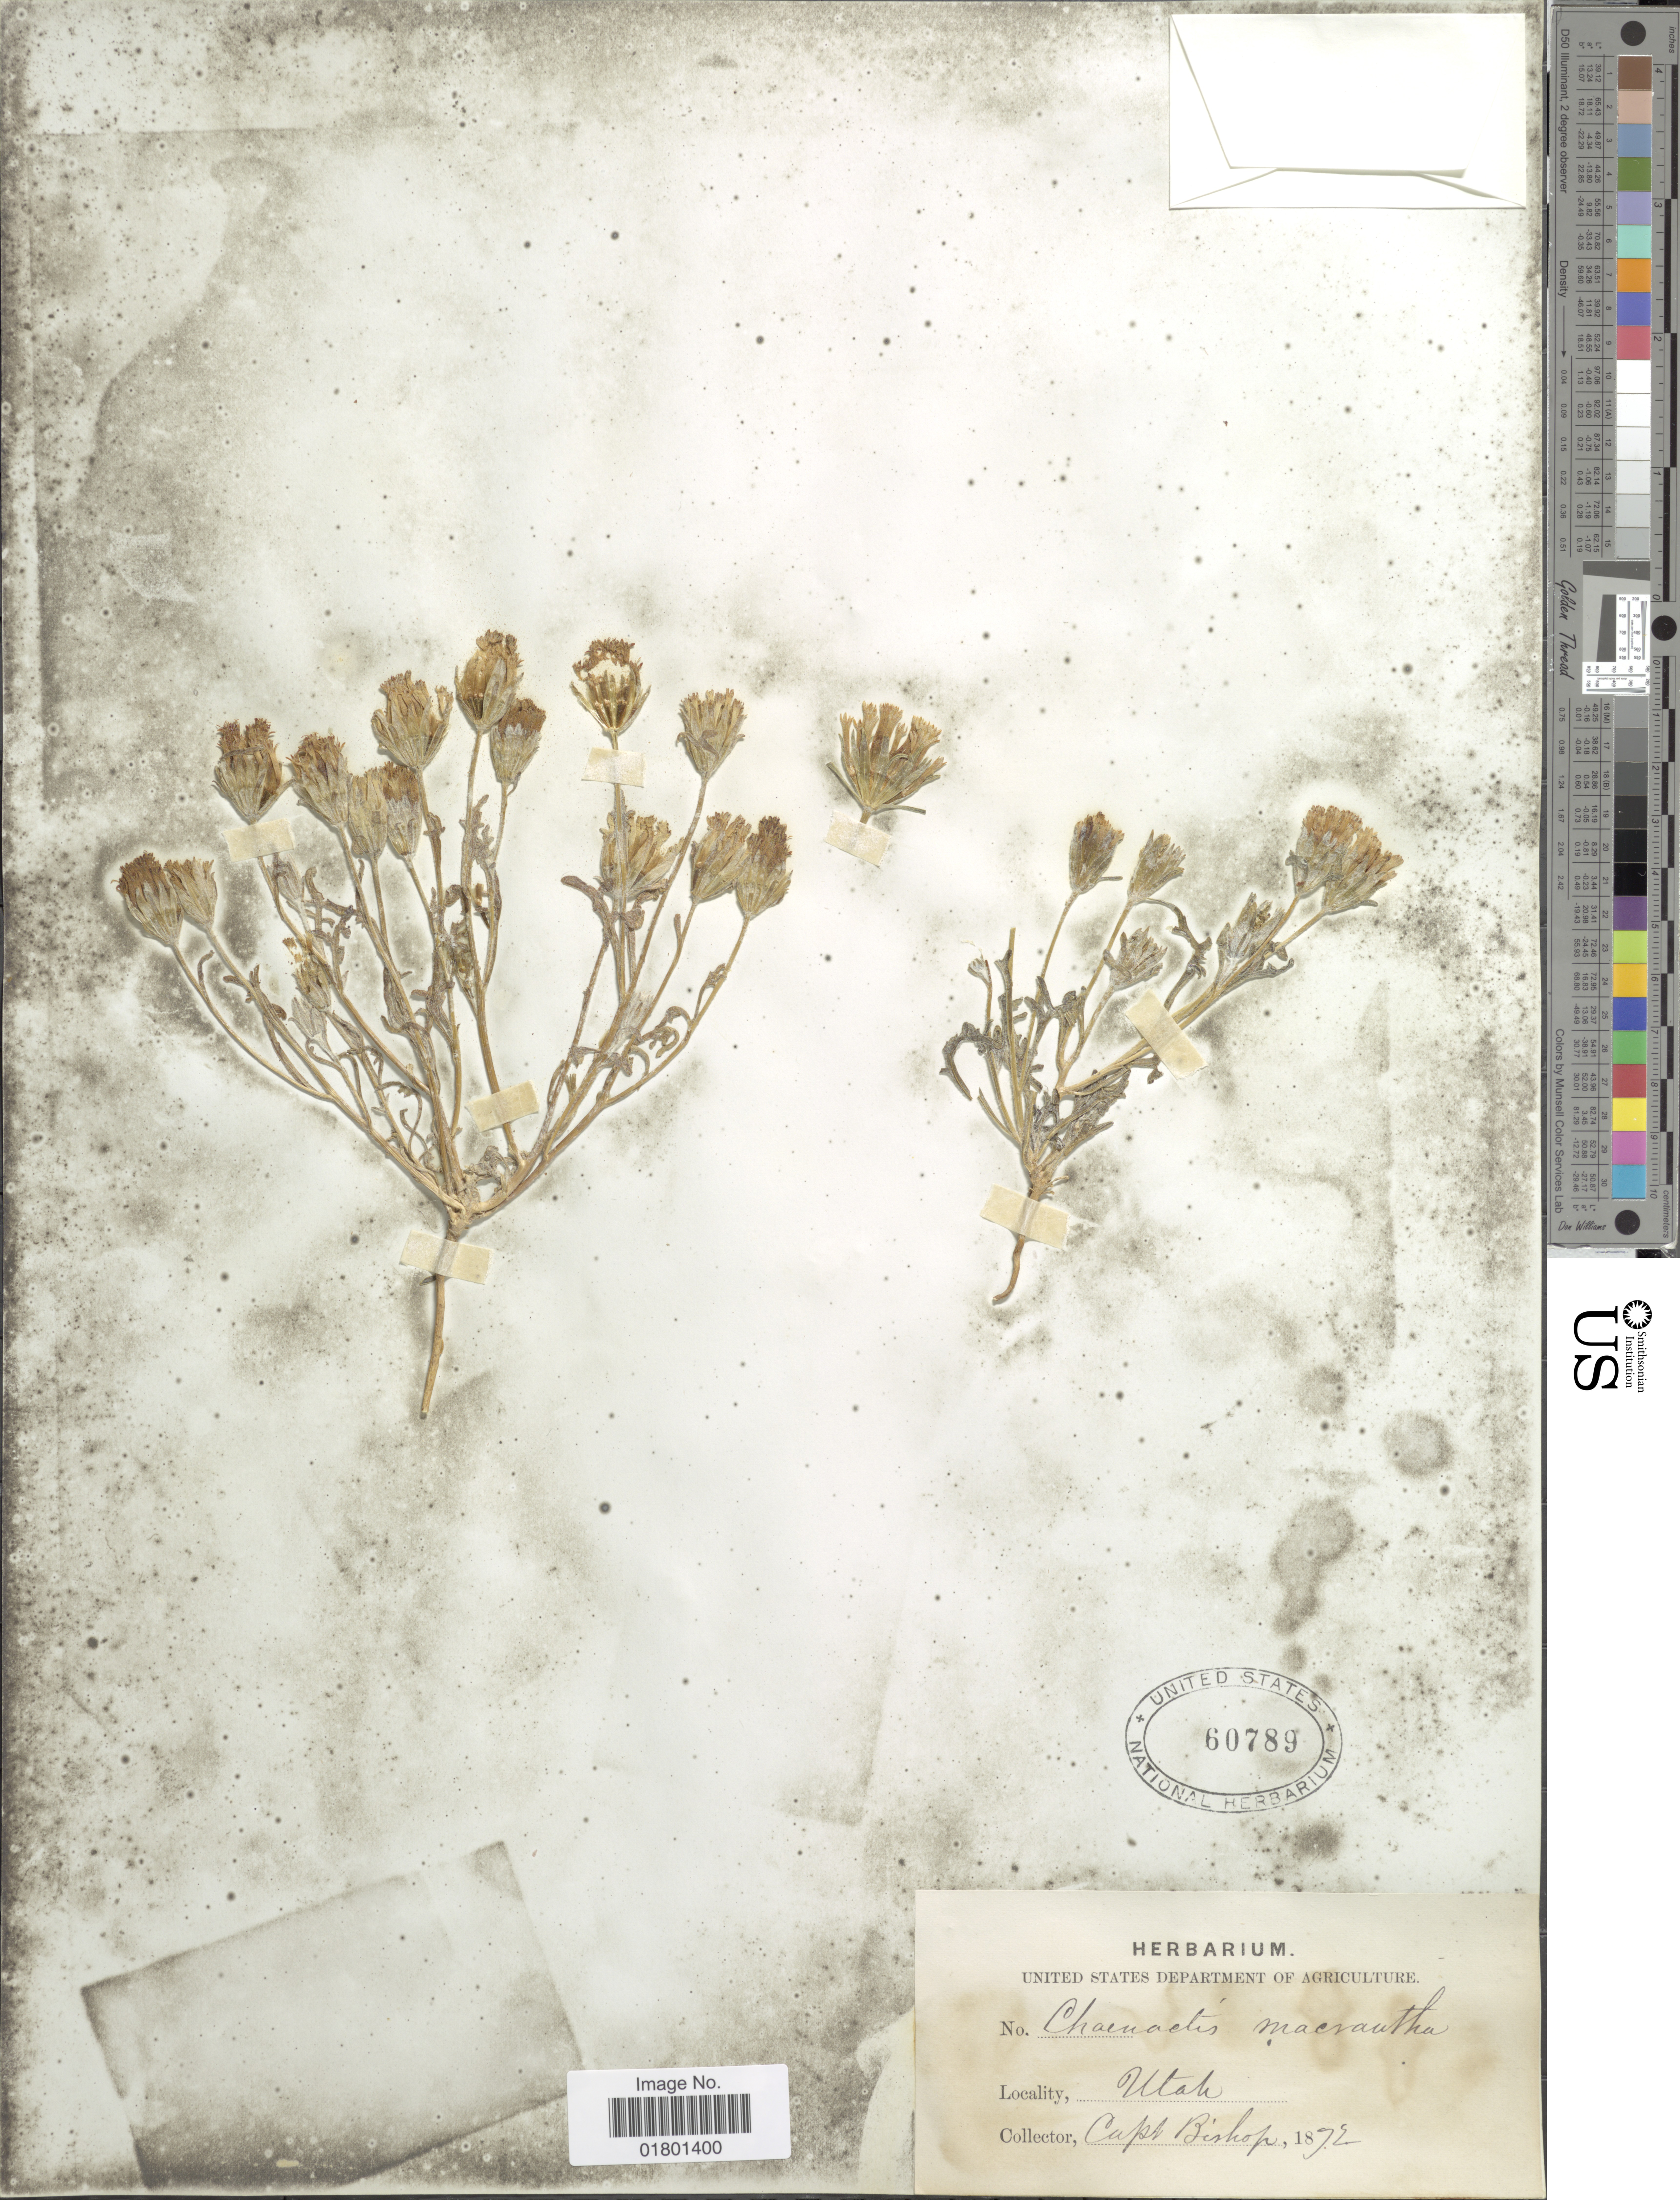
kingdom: Plantae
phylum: Tracheophyta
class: Magnoliopsida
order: Asterales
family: Asteraceae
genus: Chaenactis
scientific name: Chaenactis macrantha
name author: D.C. Eaton in C. King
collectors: -- Bishop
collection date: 1872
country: United States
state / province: Utah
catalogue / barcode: US 60789